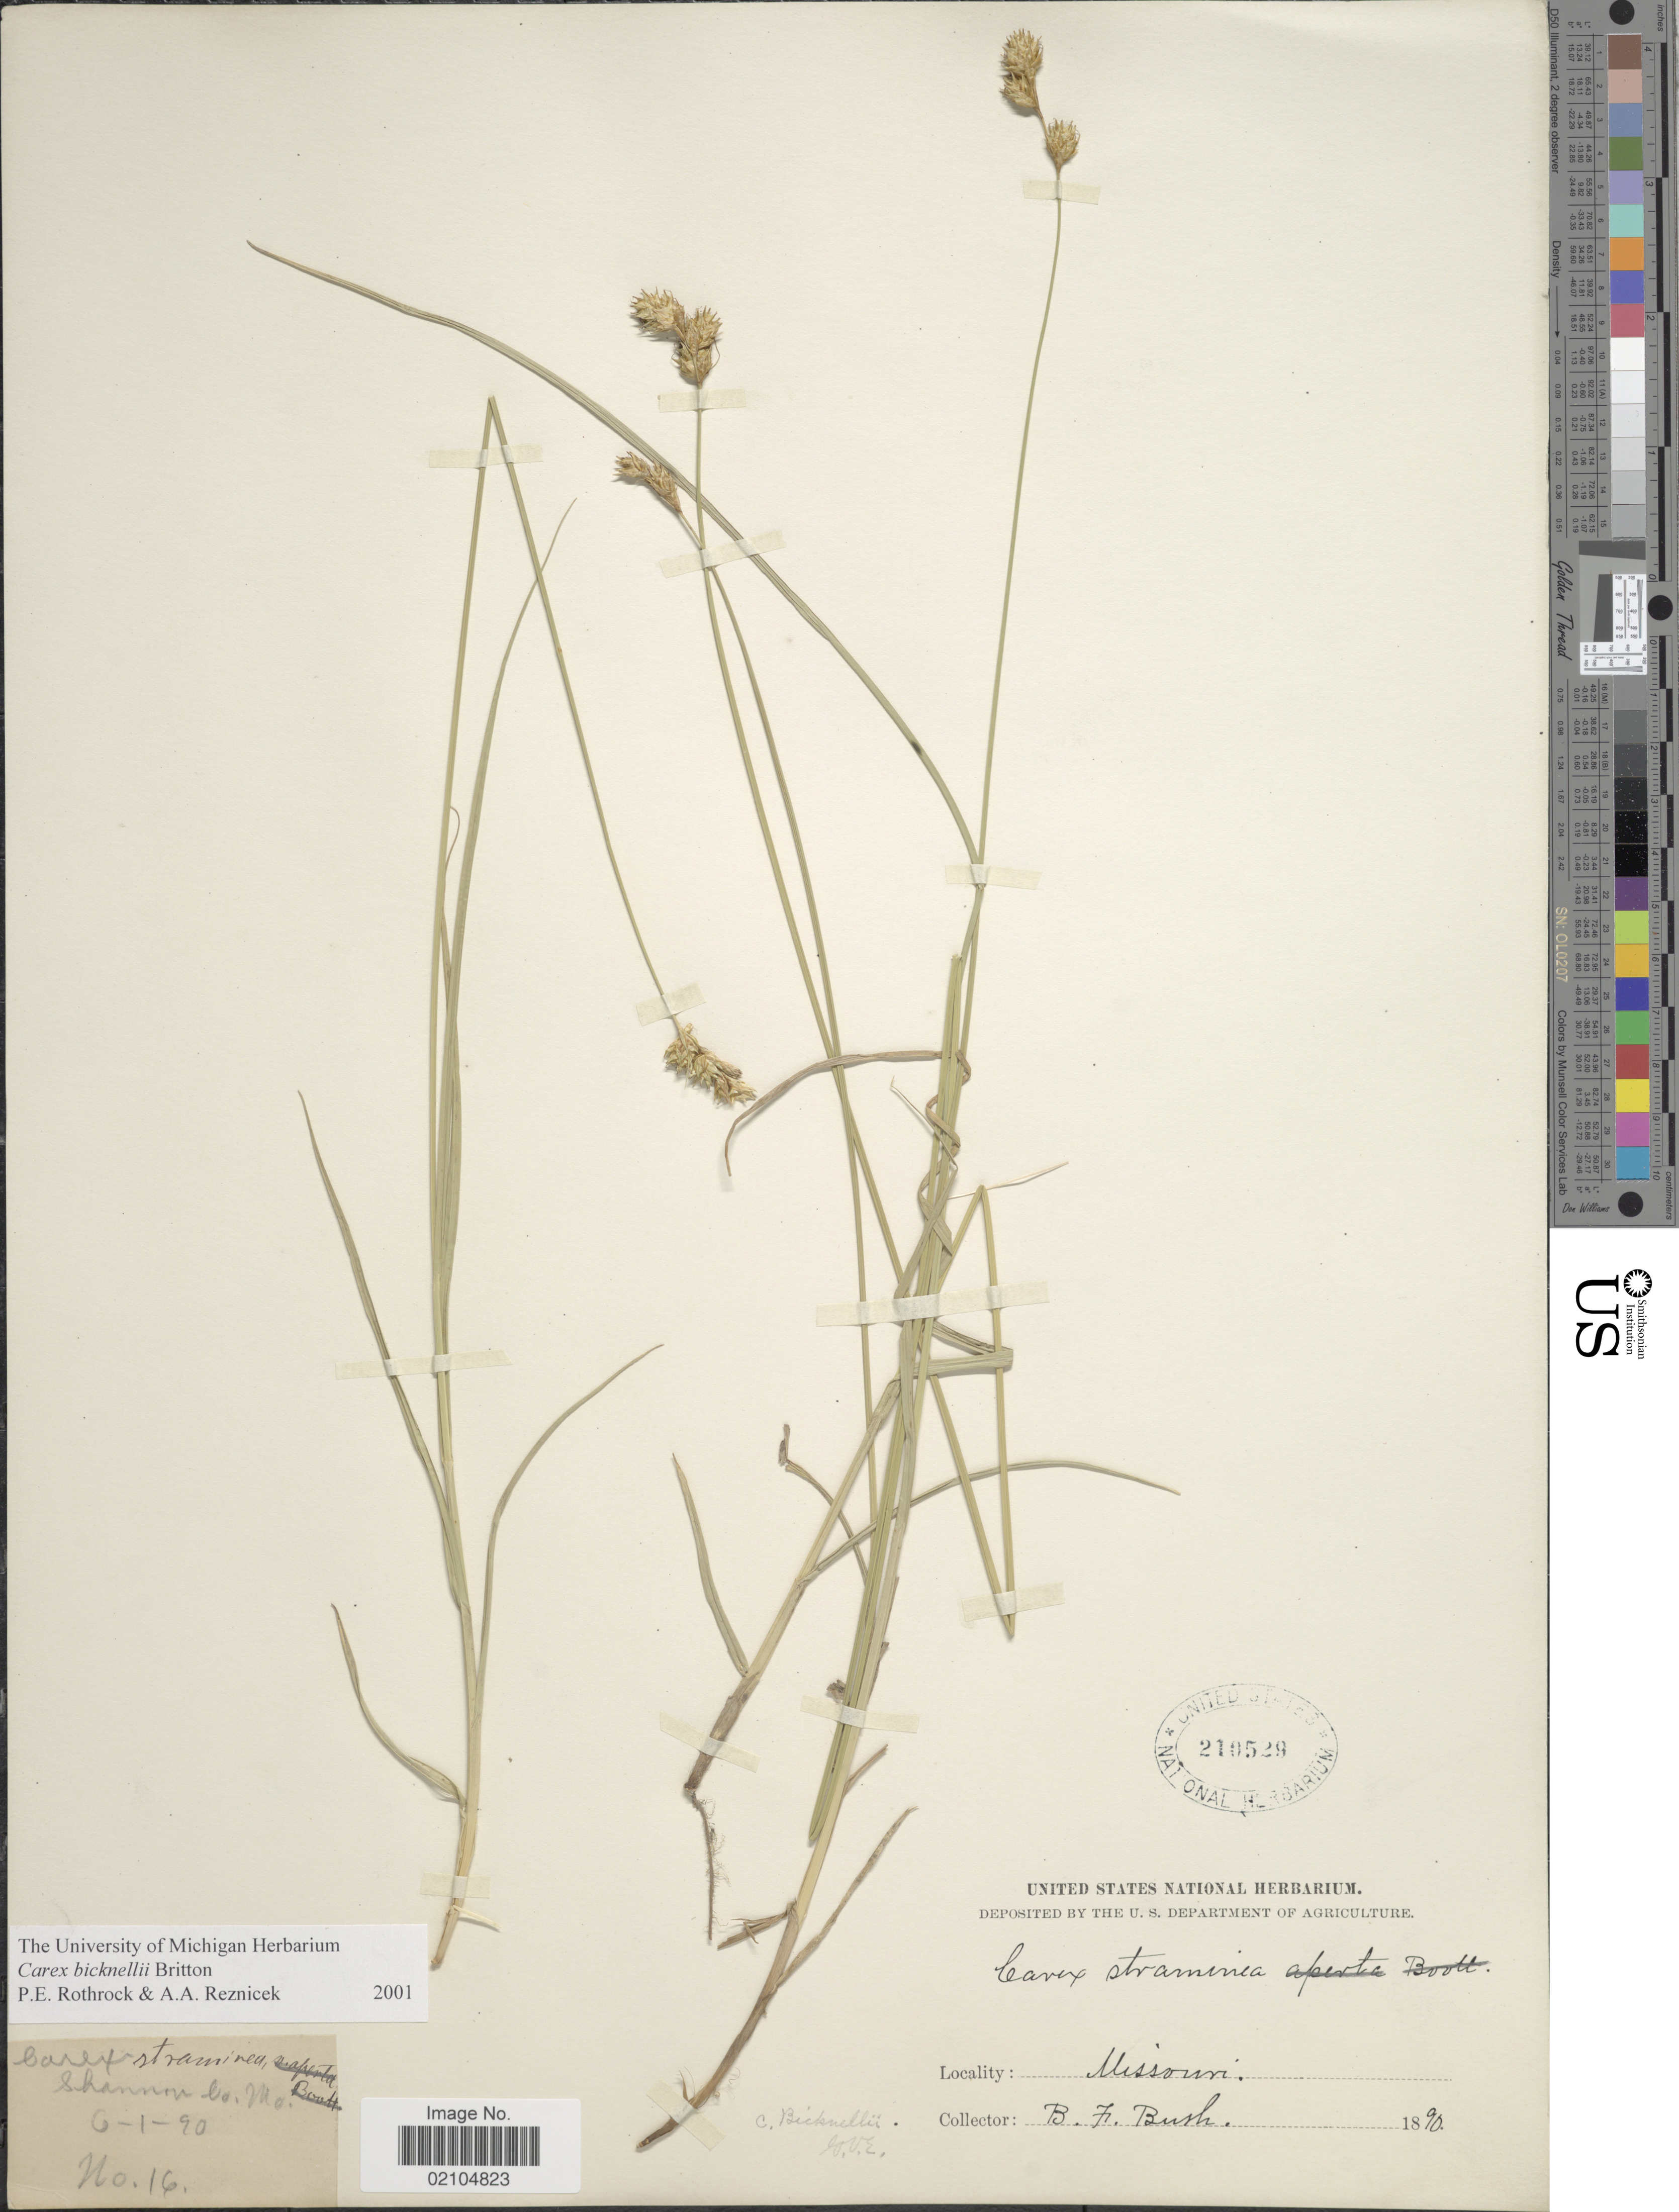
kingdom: Plantae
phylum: Tracheophyta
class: Liliopsida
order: Poales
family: Cyperaceae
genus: Carex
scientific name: Carex bicknellii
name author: Britton & A. Br.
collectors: B. F. Bush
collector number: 16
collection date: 1890-06-01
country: United States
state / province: Missouri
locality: Shannon Co.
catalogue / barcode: US 210529